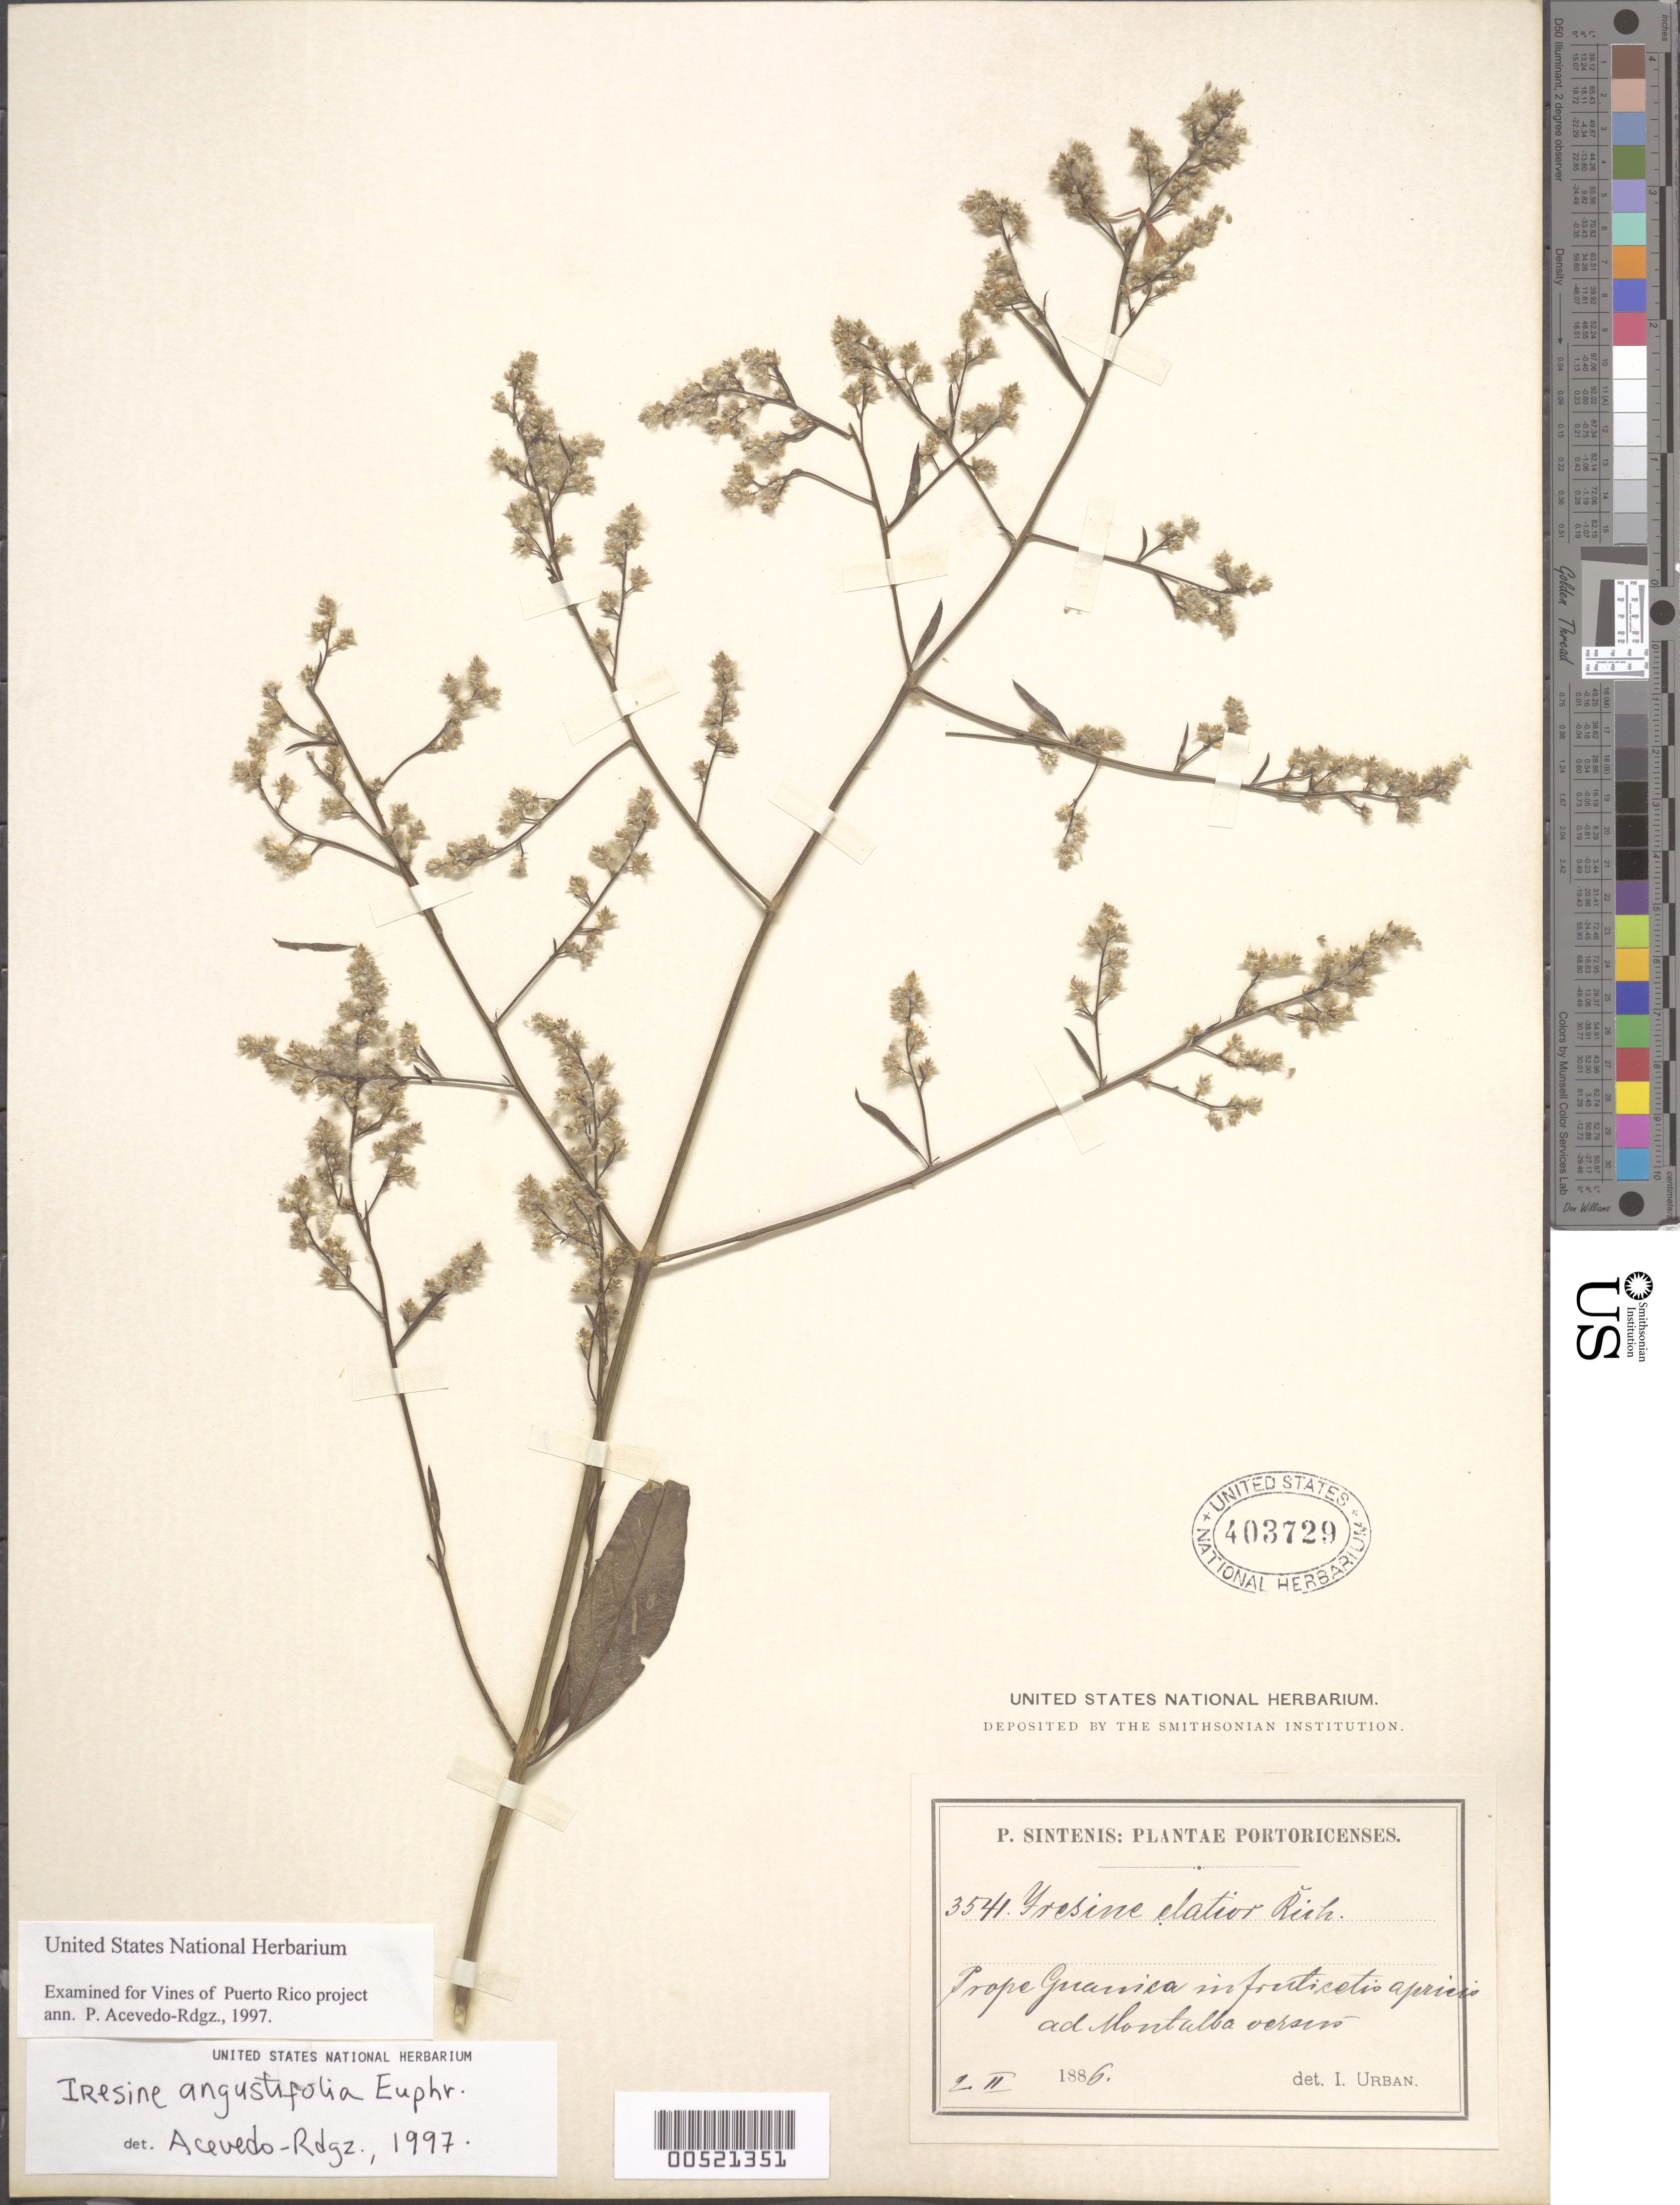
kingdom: Plantae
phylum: Tracheophyta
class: Magnoliopsida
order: Caryophyllales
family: Amaranthaceae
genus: Iresine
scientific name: Iresine angustifolia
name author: Euphrasén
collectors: P. Sintenis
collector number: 3541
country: Puerto Rico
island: Greater Antilles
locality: Guánica, Montalva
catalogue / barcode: US 403729